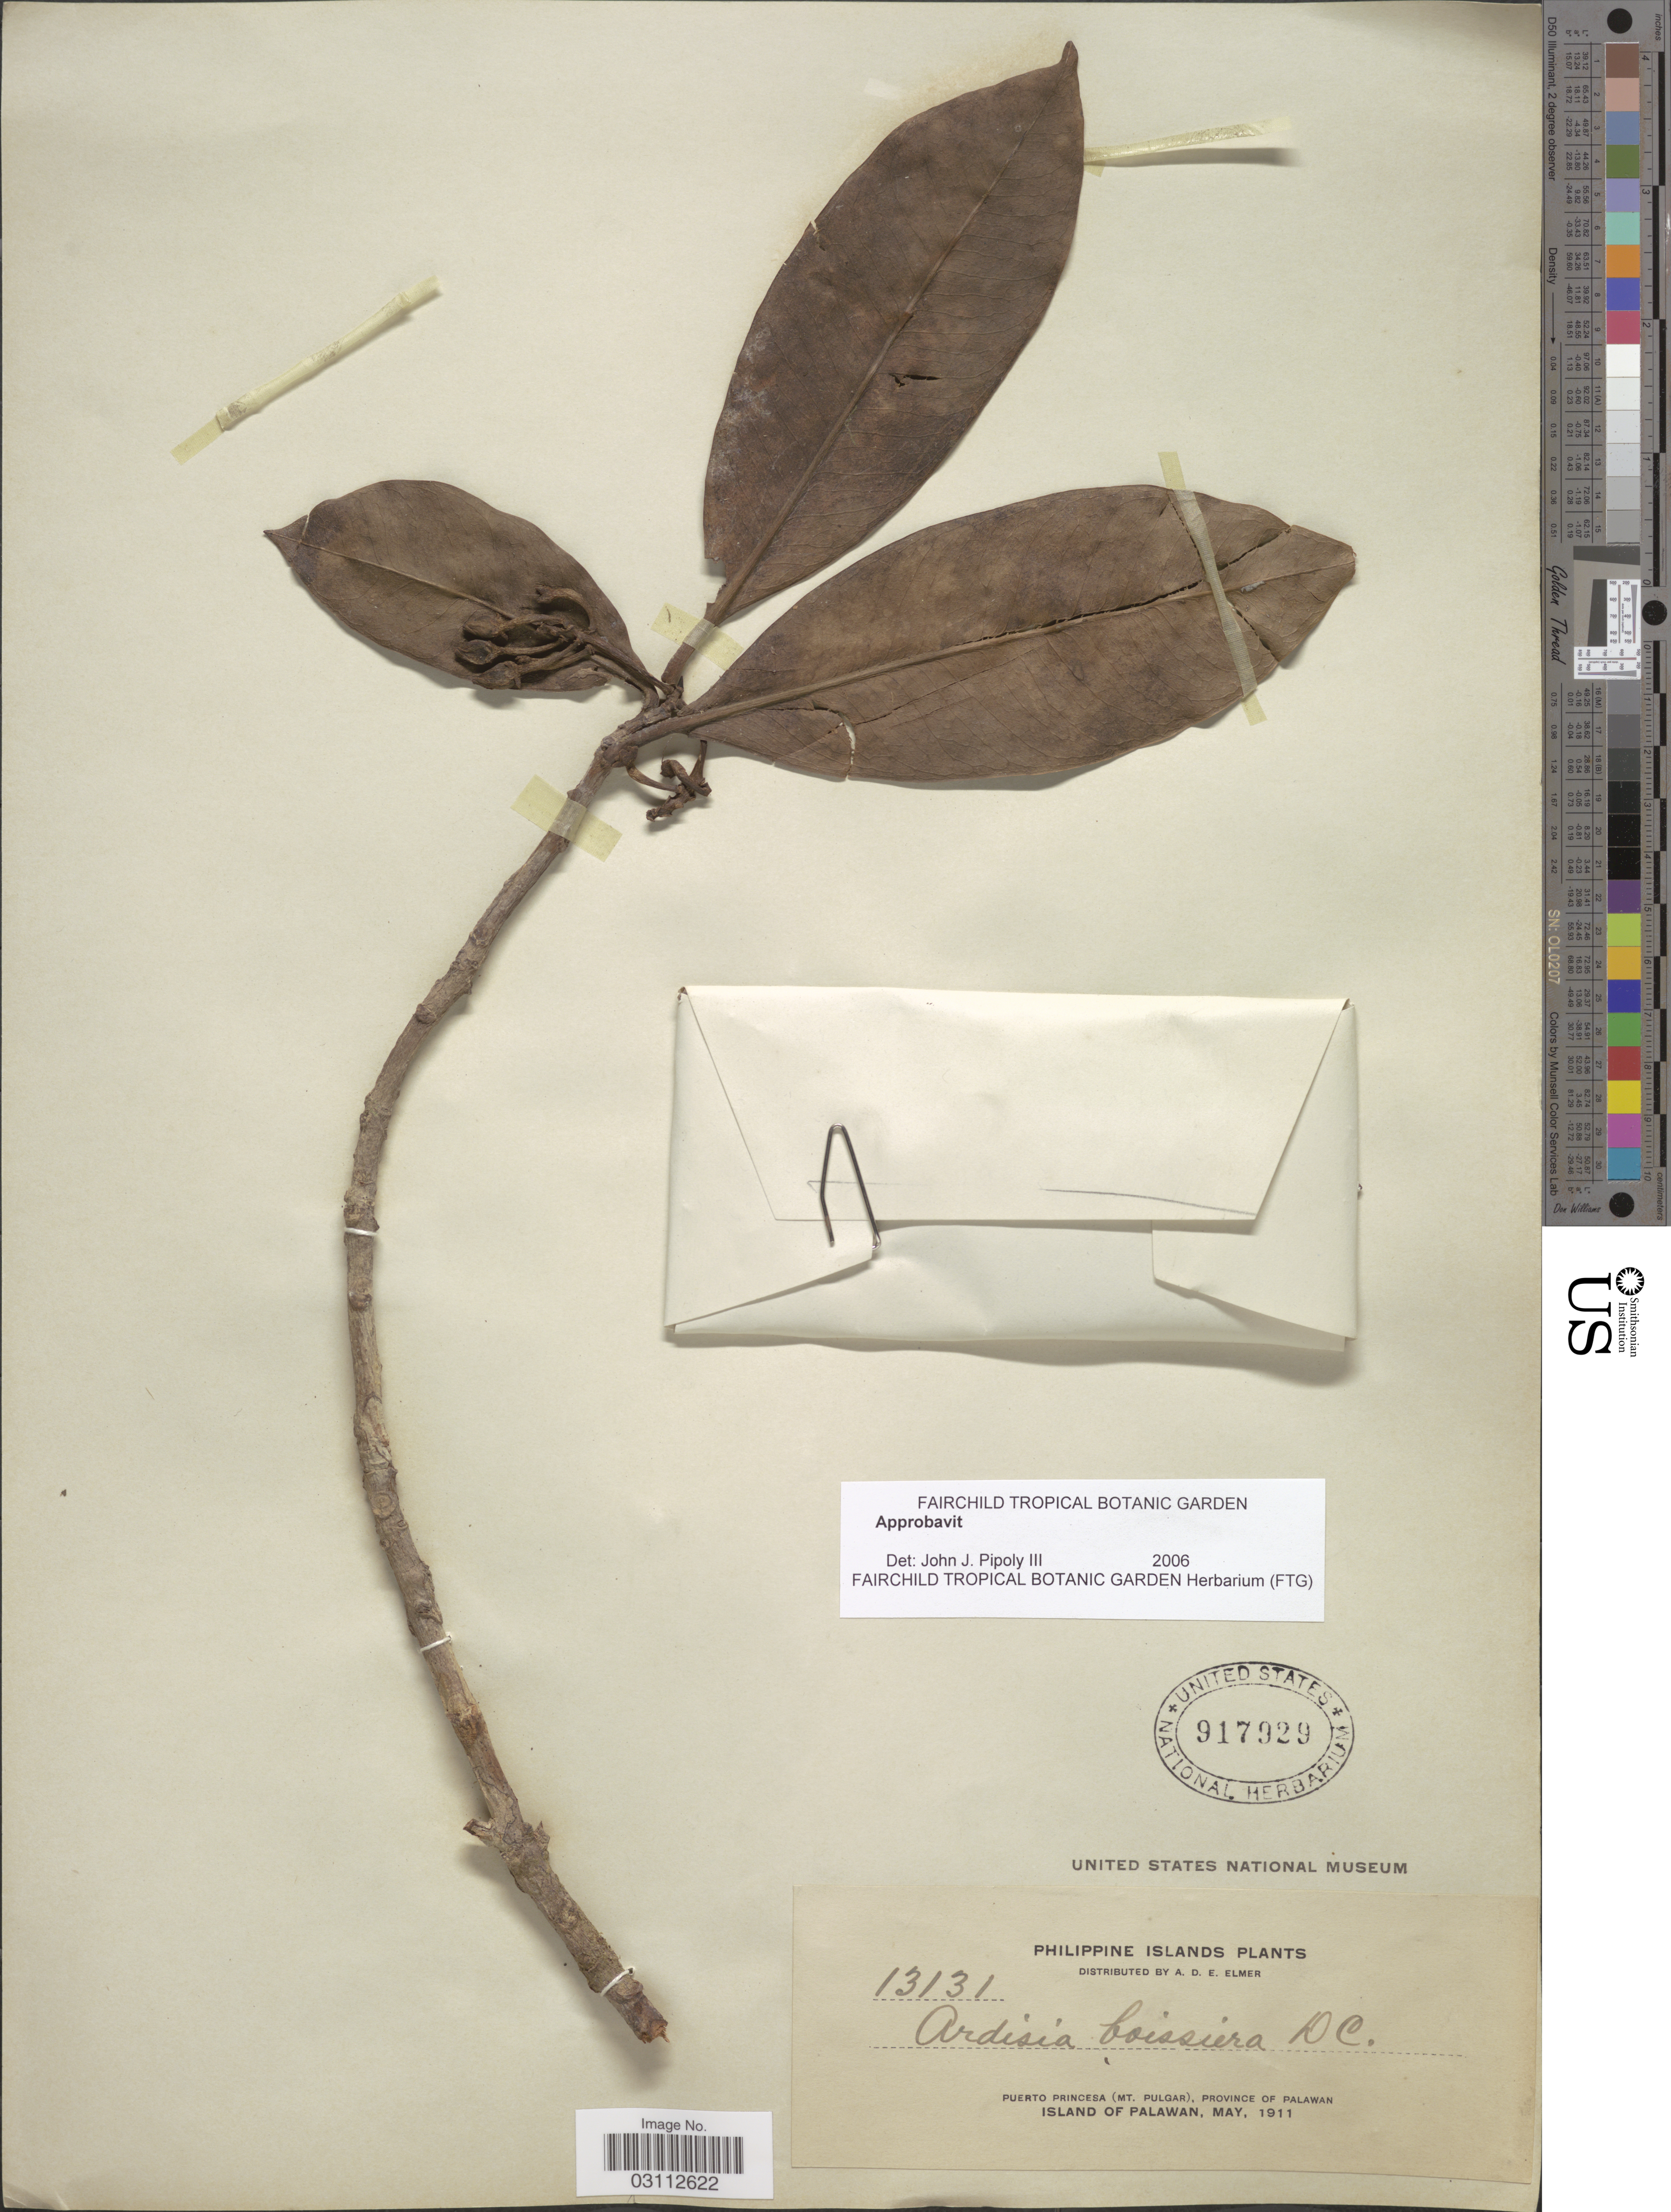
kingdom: Plantae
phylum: Tracheophyta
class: Magnoliopsida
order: Ericales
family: Primulaceae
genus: Ardisia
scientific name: Ardisia boissieri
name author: A. DC.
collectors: A. D. E. Elmer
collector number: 13131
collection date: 1911-05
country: Philippines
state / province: Mimaropa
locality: Philippine Islands, Puerto Princesa (Mt. Pulgar), Province of Palawan, Island of Palawan.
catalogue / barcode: US 917929